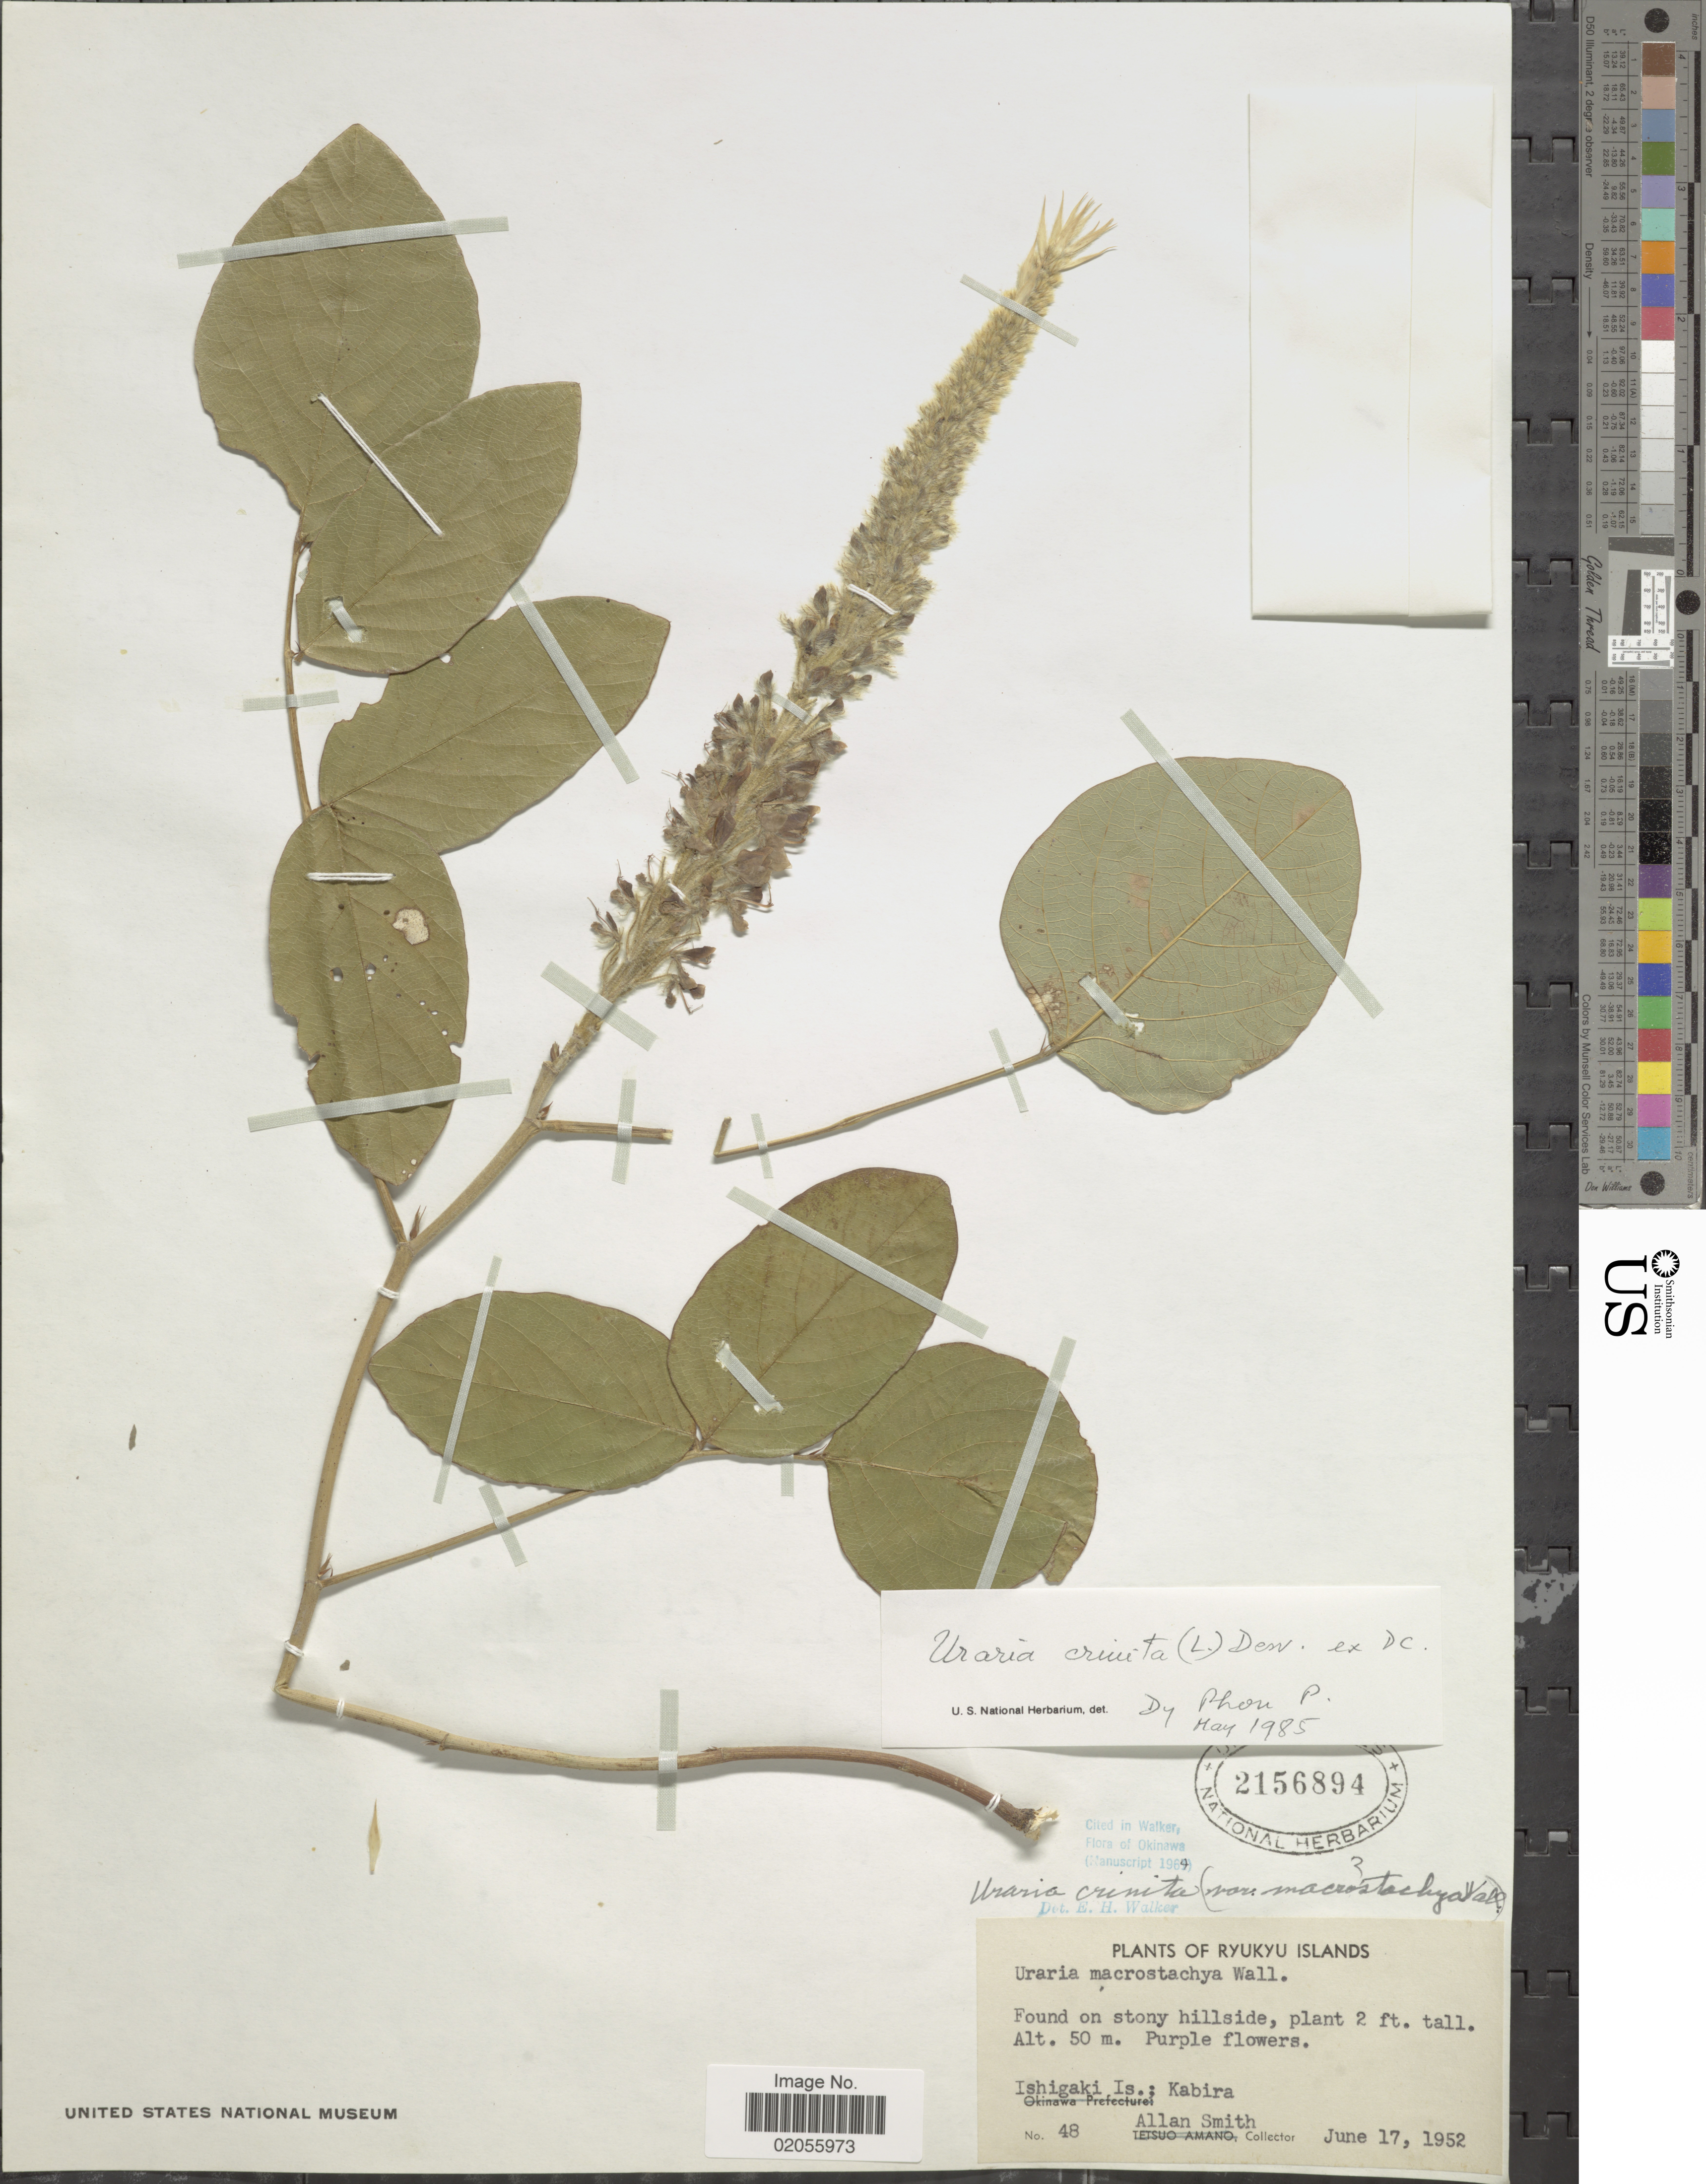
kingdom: Plantae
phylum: Tracheophyta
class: Magnoliopsida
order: Fabales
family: Fabaceae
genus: Uraria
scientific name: Uraria crinita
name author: (L.) Desv.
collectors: A. Smith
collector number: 48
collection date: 1952-06-17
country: Japan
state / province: Okinawa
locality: Ishigaki Is: Kabira. Ryukyu Islands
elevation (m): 50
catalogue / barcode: US 2156894